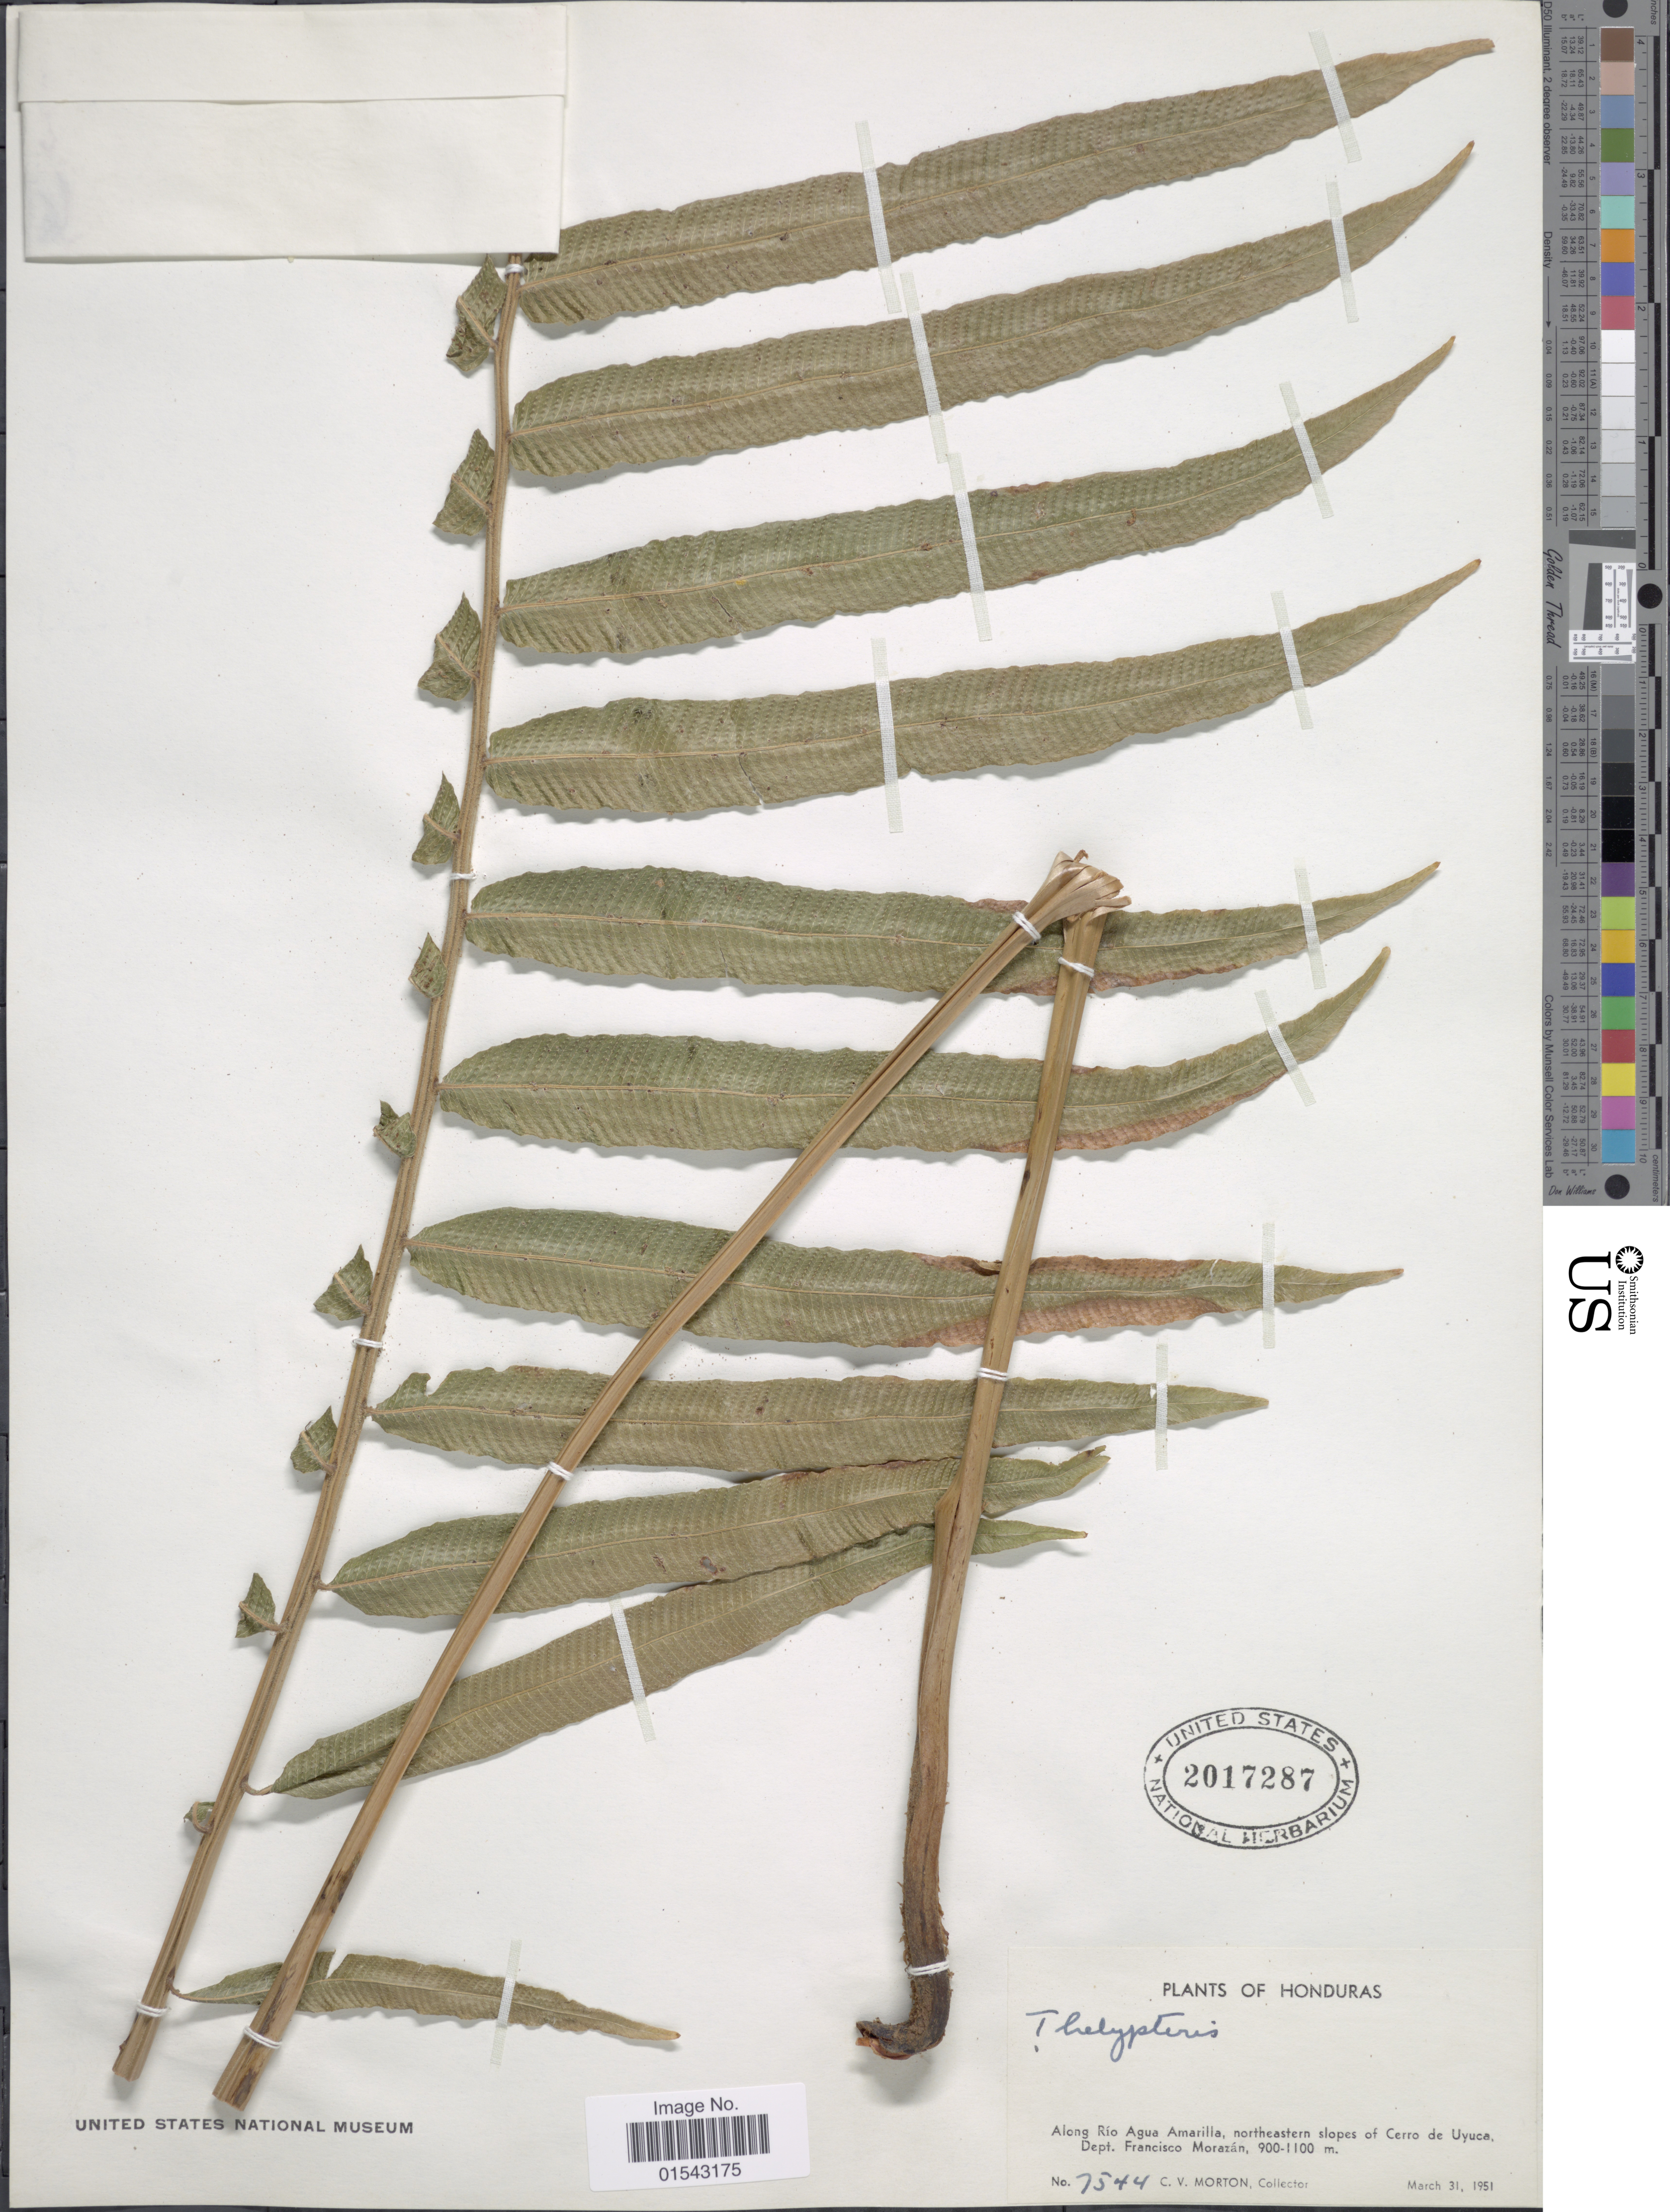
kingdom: Plantae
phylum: Tracheophyta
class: Polypodiopsida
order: Polypodiales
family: Thelypteridaceae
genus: Meniscium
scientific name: Meniscium arborescens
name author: Humb. & Bonpl. ex Willd.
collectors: C. V. Morton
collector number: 7544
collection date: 1951-03-31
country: Honduras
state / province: Fco. Morazán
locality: Honduras, along Rio Agua Amarilla, northeastern slopes of Cerro de Uyuca, Dept. Francisco Morazan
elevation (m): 900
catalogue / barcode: US 2017287